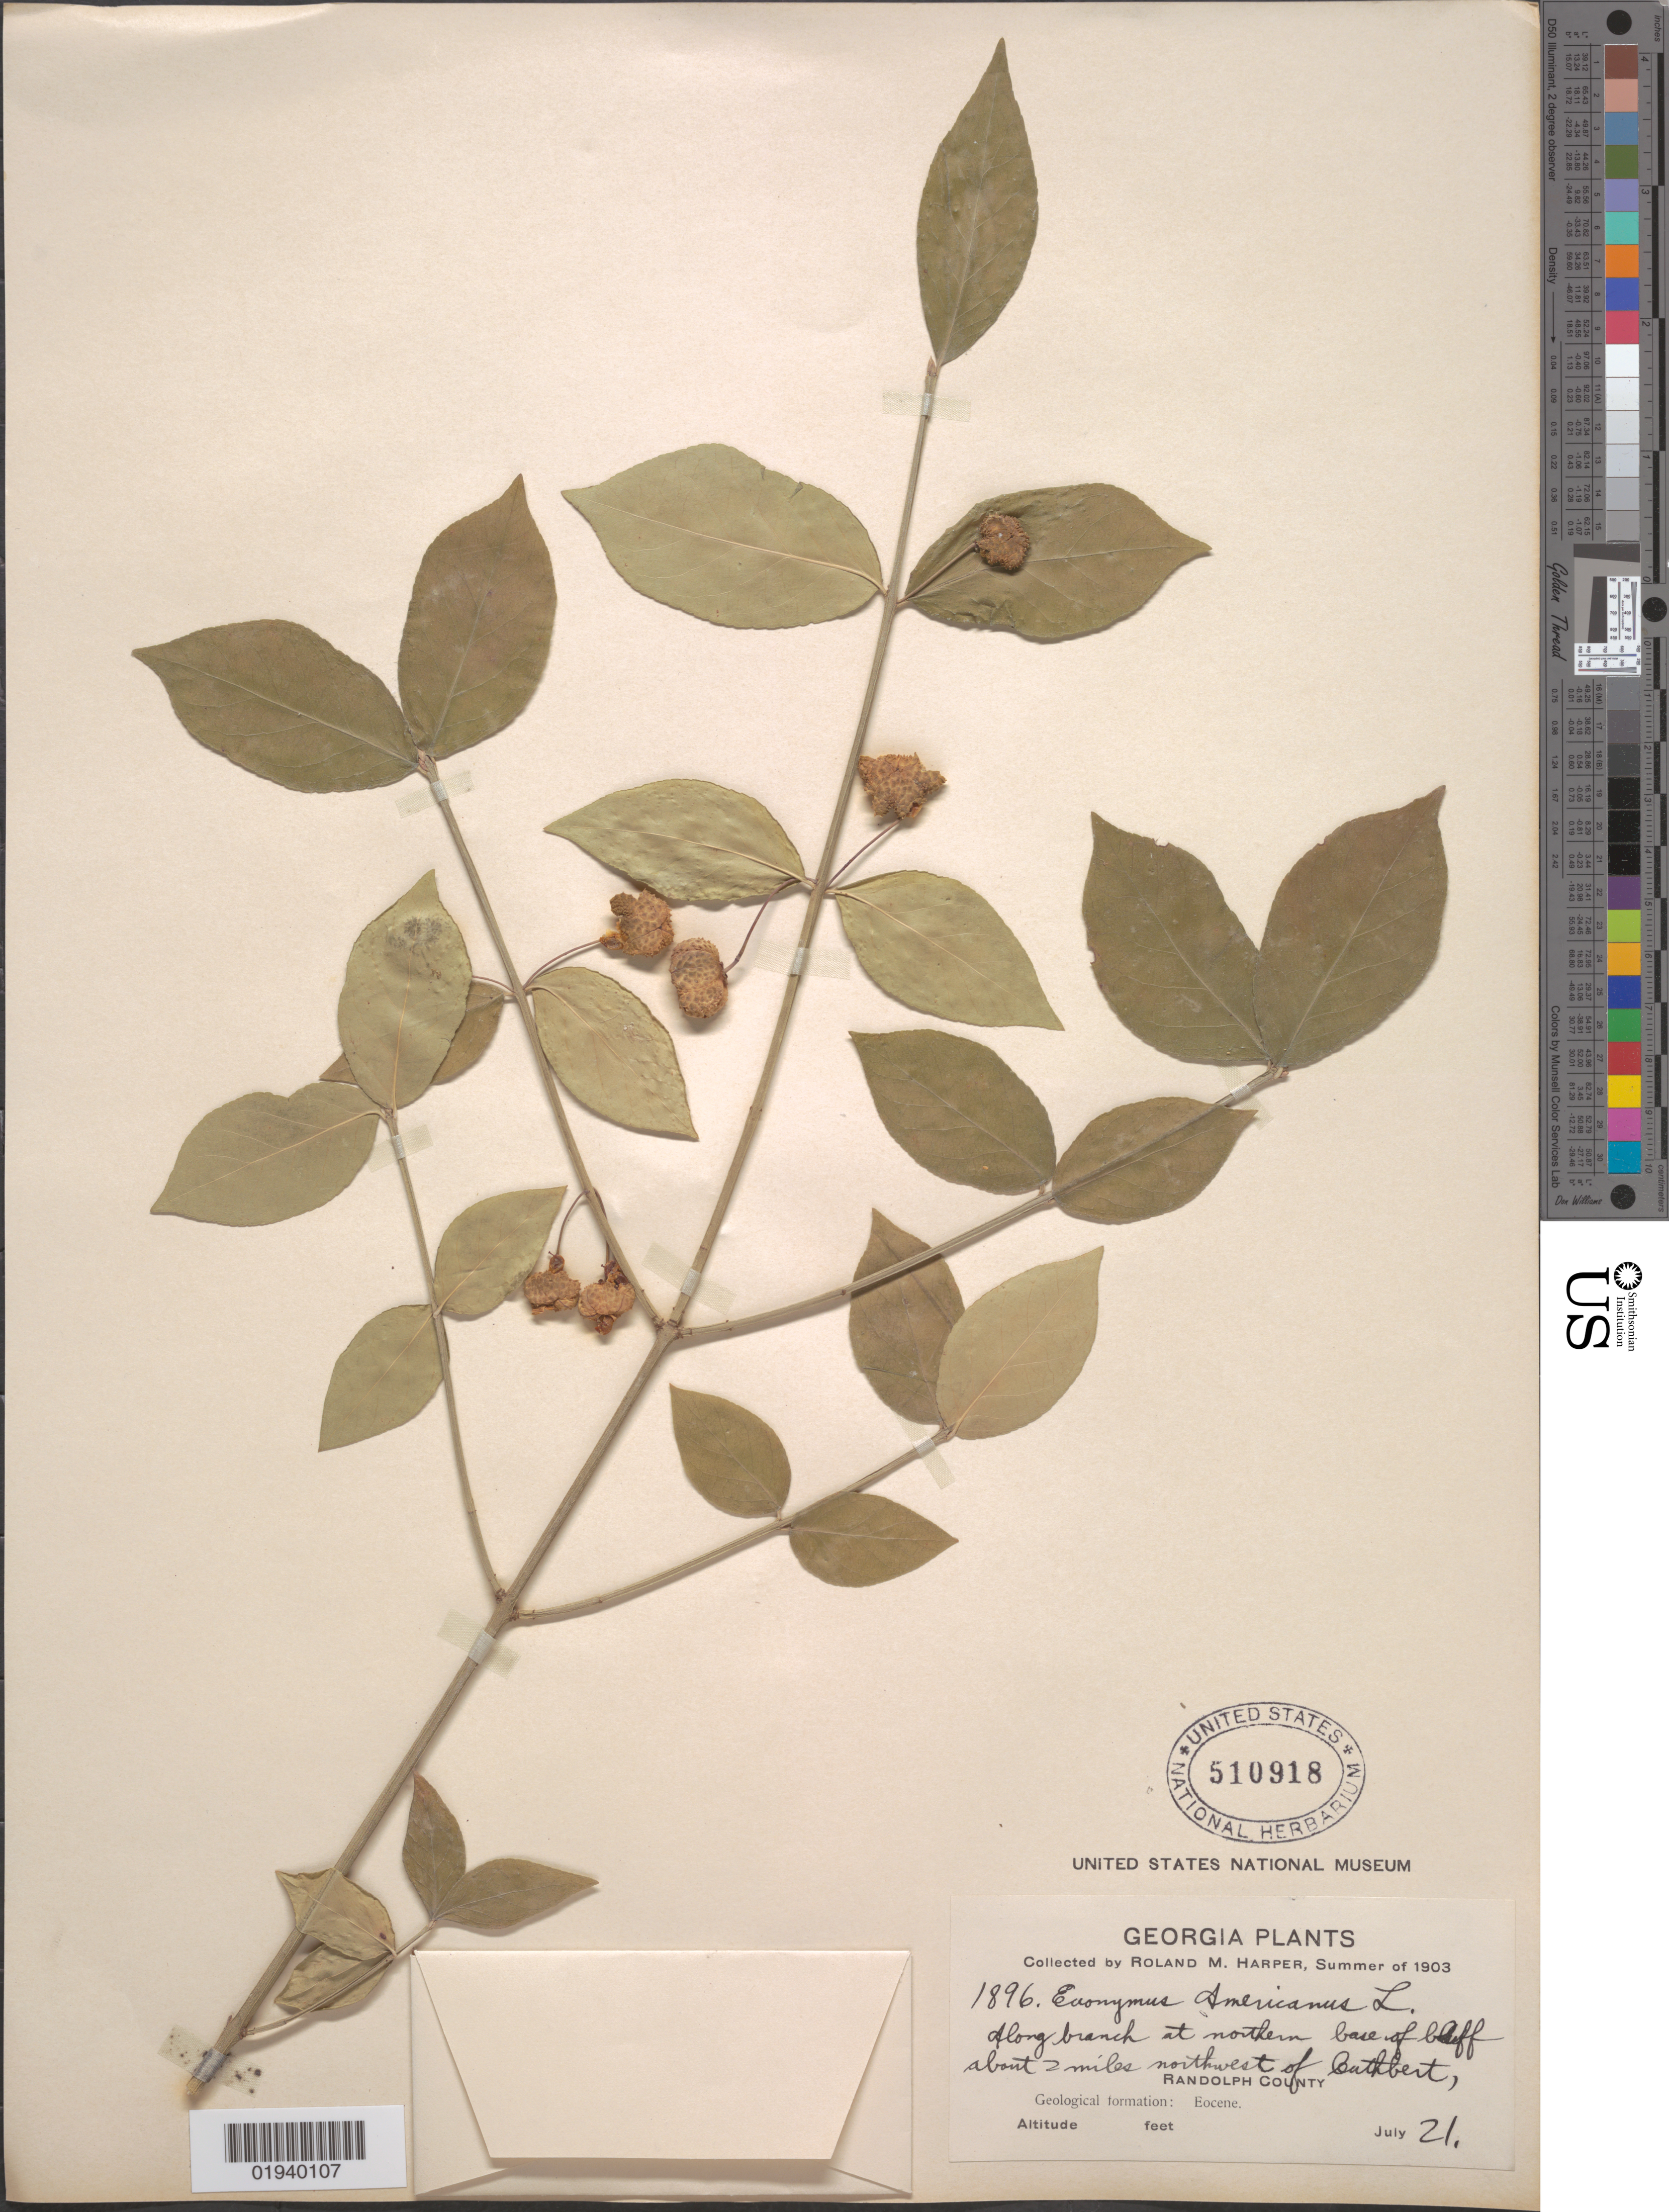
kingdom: Plantae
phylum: Tracheophyta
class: Magnoliopsida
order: Celastrales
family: Celastraceae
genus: Euonymus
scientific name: Euonymus americanus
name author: L.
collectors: R. M. Harper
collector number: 1896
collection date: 1903-07-21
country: United States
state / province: Georgia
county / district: Randolph County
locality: Cuthbert, about 2 miles NW, along branch at northern base of cliff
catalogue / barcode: US 510918